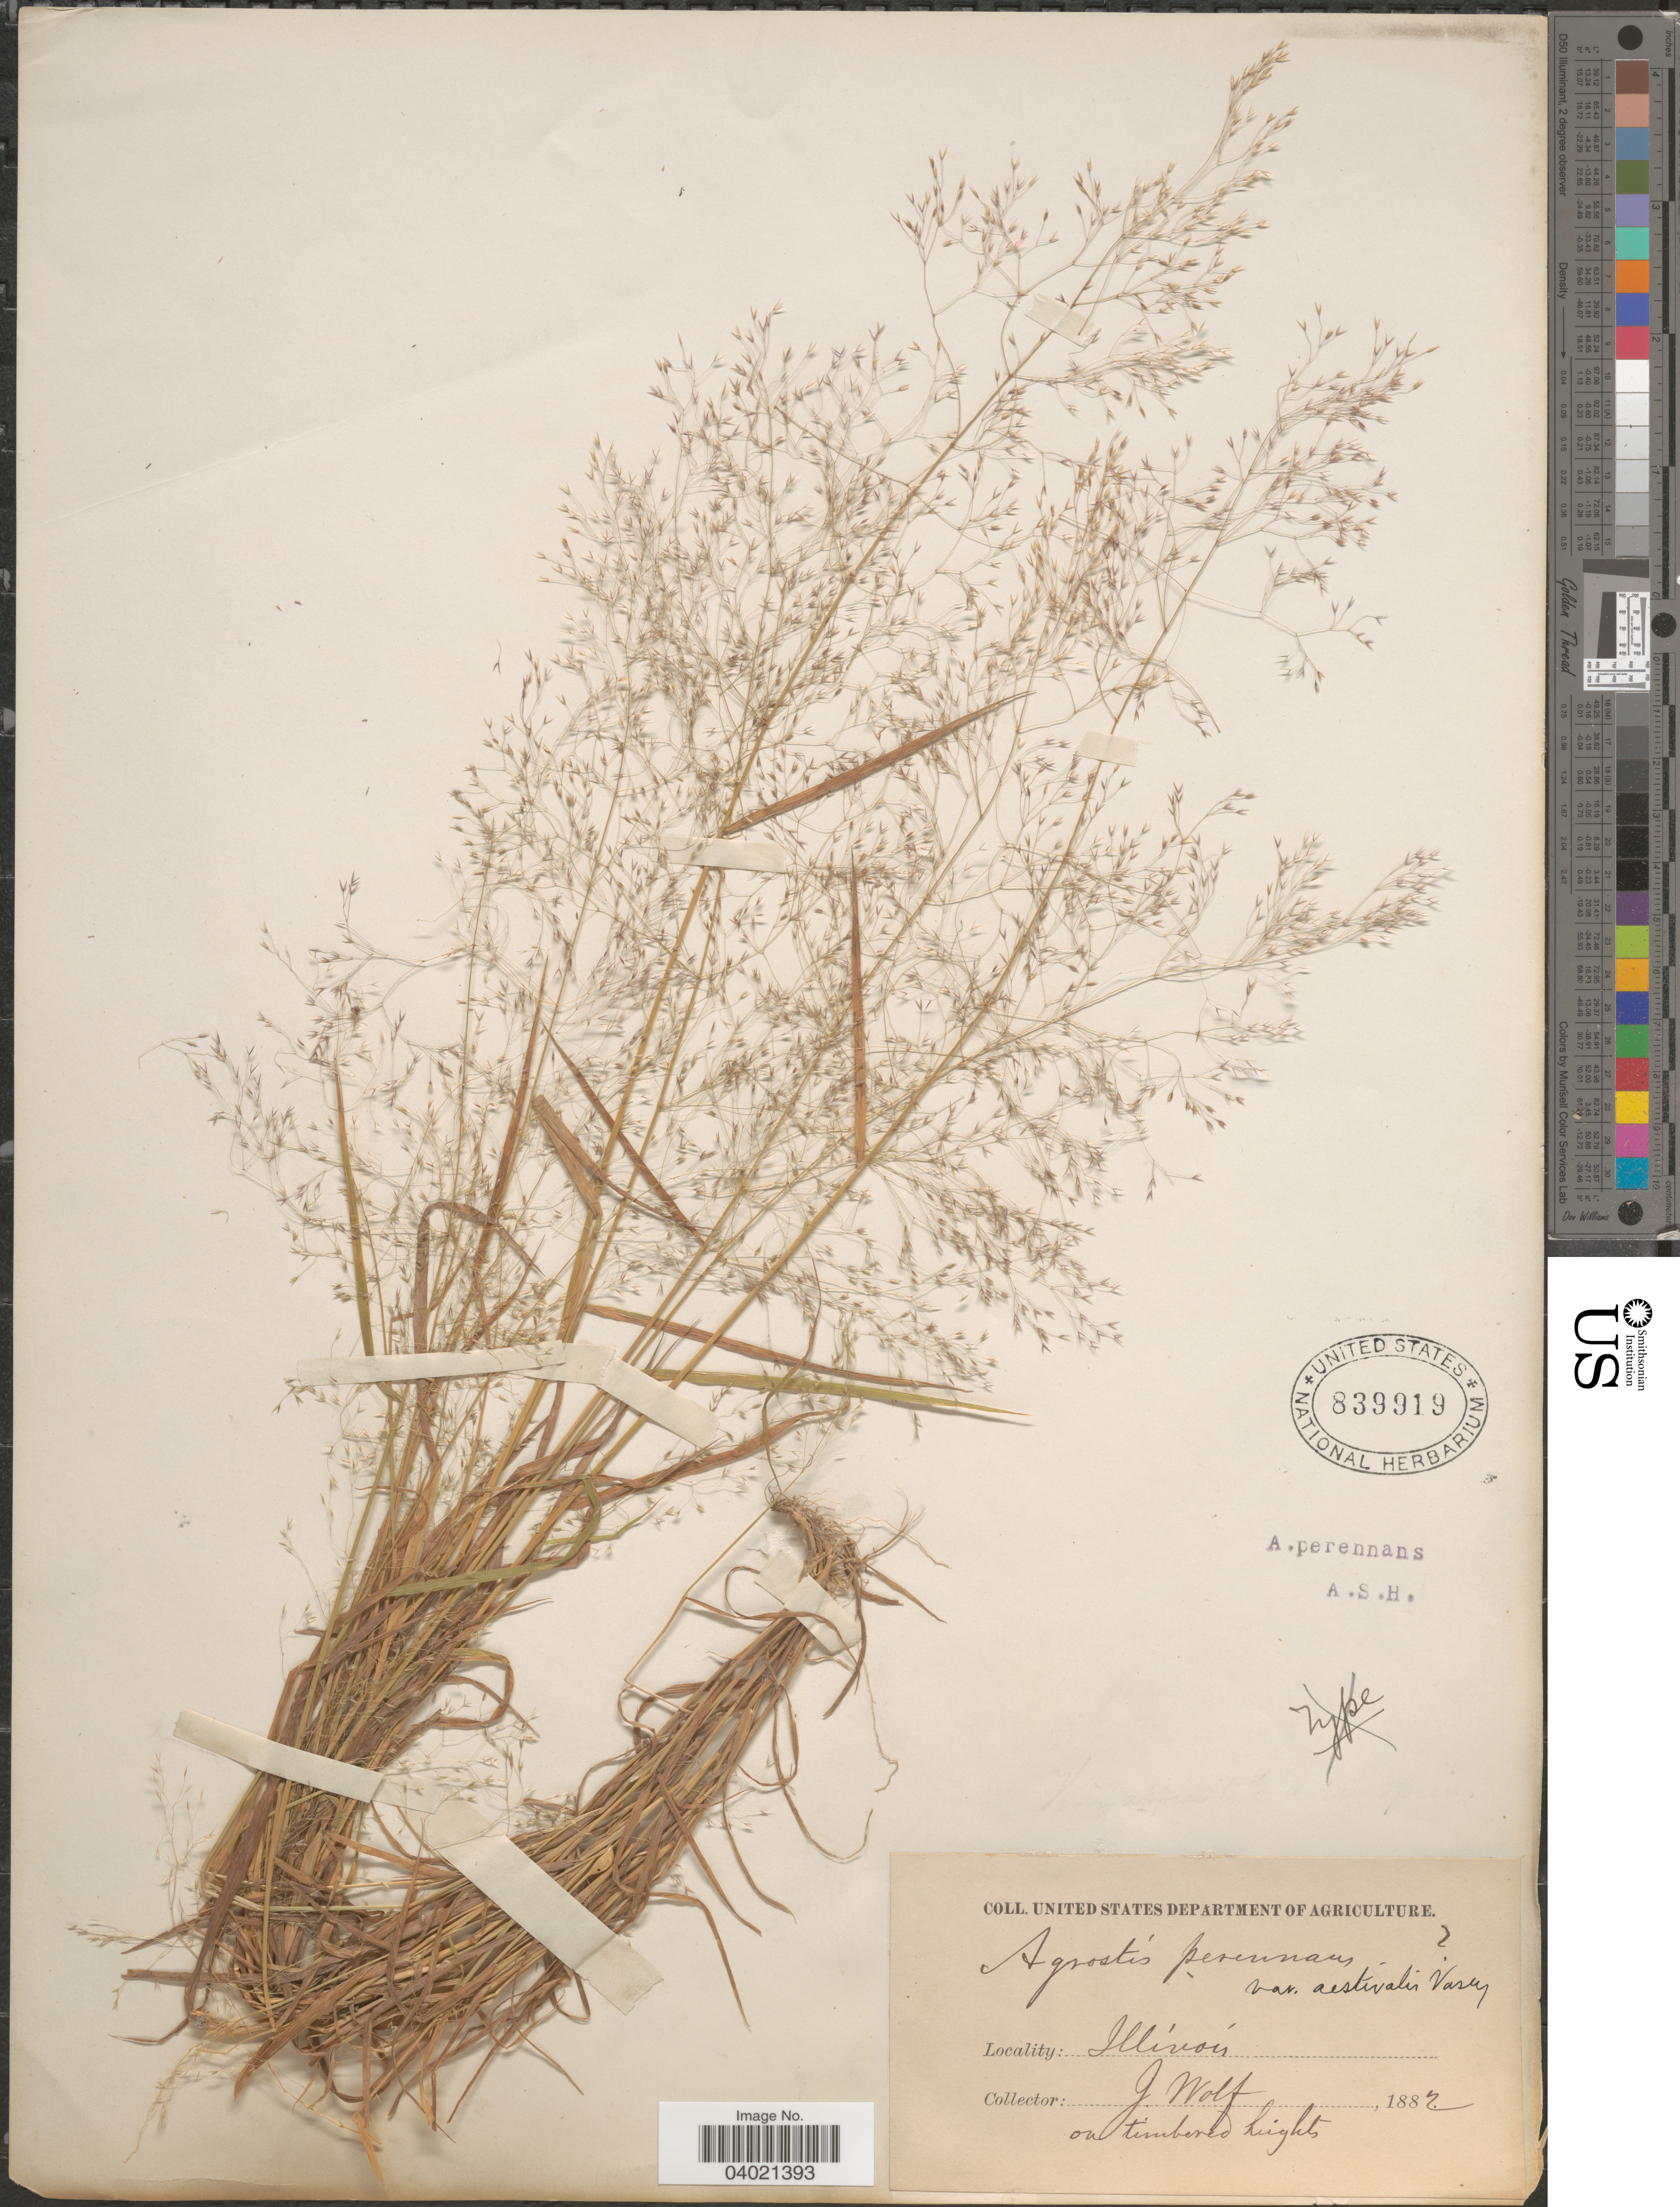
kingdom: Plantae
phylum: Tracheophyta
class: Liliopsida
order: Poales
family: Poaceae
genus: Agrostis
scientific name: Agrostis perennans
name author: (Walter) Tuck.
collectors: J. Wolf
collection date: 1882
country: United States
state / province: Illinois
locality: On timbered heights.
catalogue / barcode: US 839919